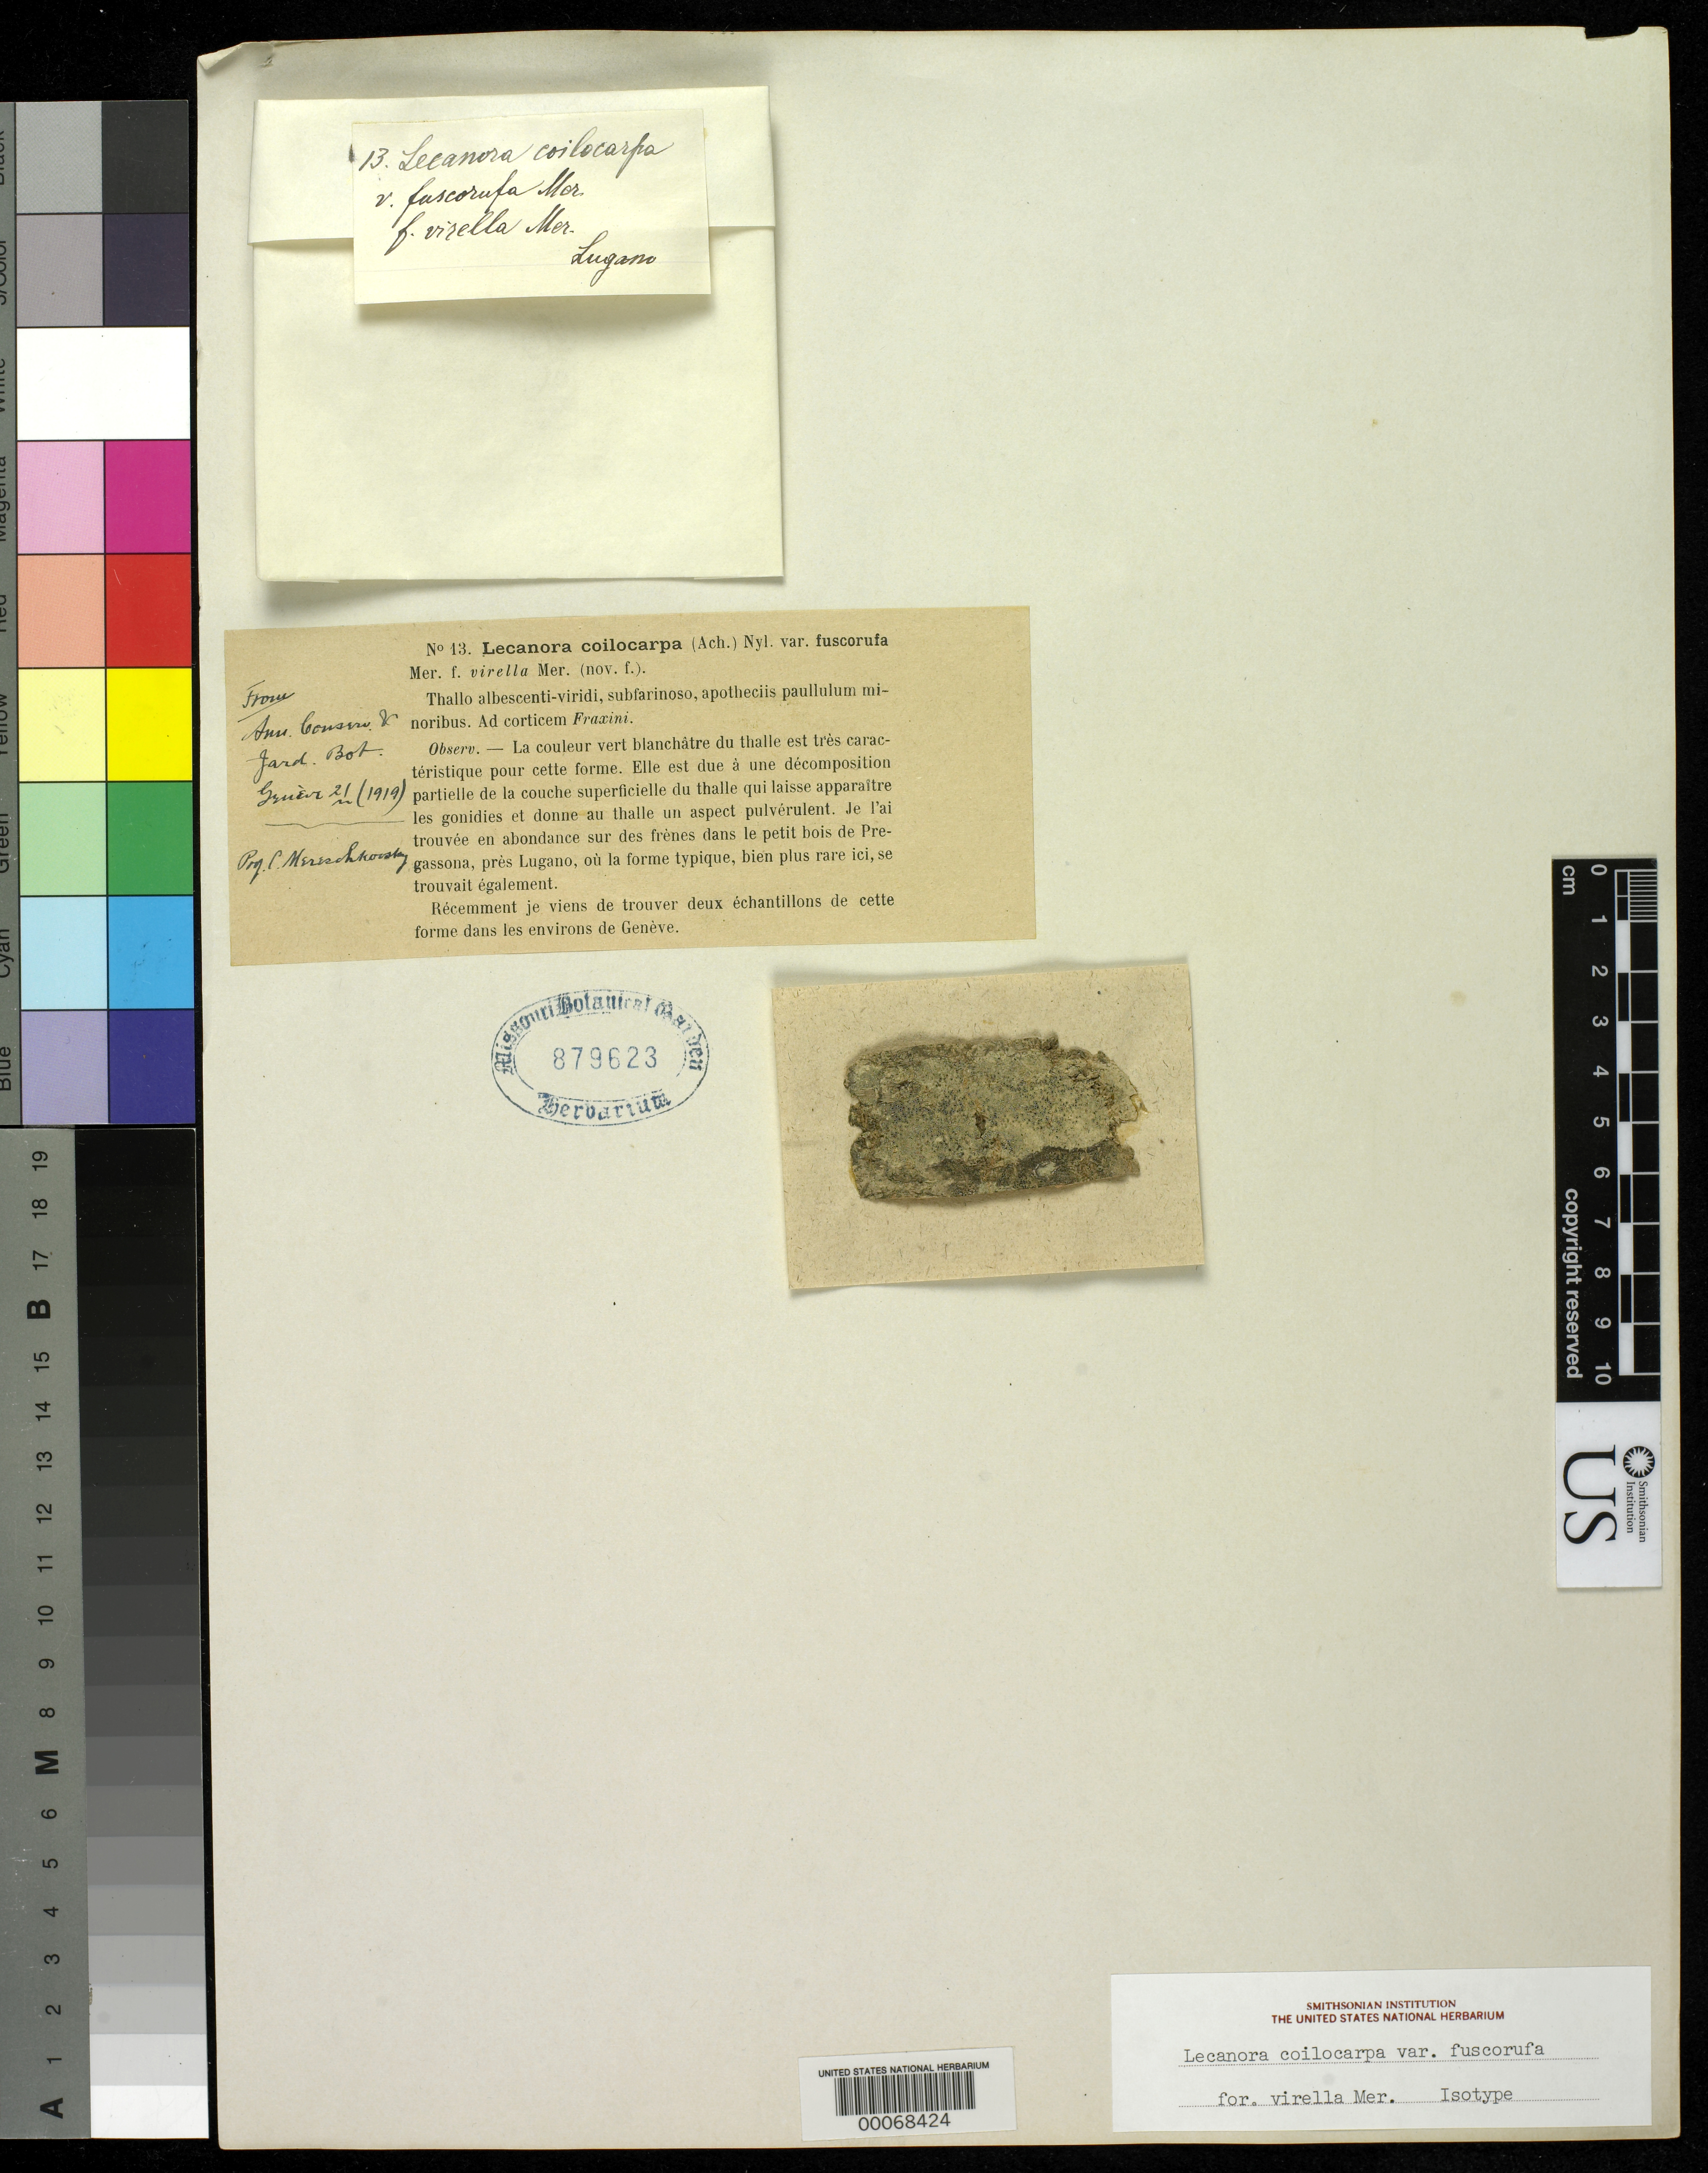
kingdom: Fungi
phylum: Ascomycota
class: Lecanoromycetes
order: Lecanorales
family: Lecanoraceae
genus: Lecanora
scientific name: Lecanora coilocarpa f. virella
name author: Mereschk.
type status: Isotype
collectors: K. S. Mereschkovsky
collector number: Lich. Ticinenses 13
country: Switzerland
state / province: Ticino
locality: Forest of Pregassona, near Lugano.